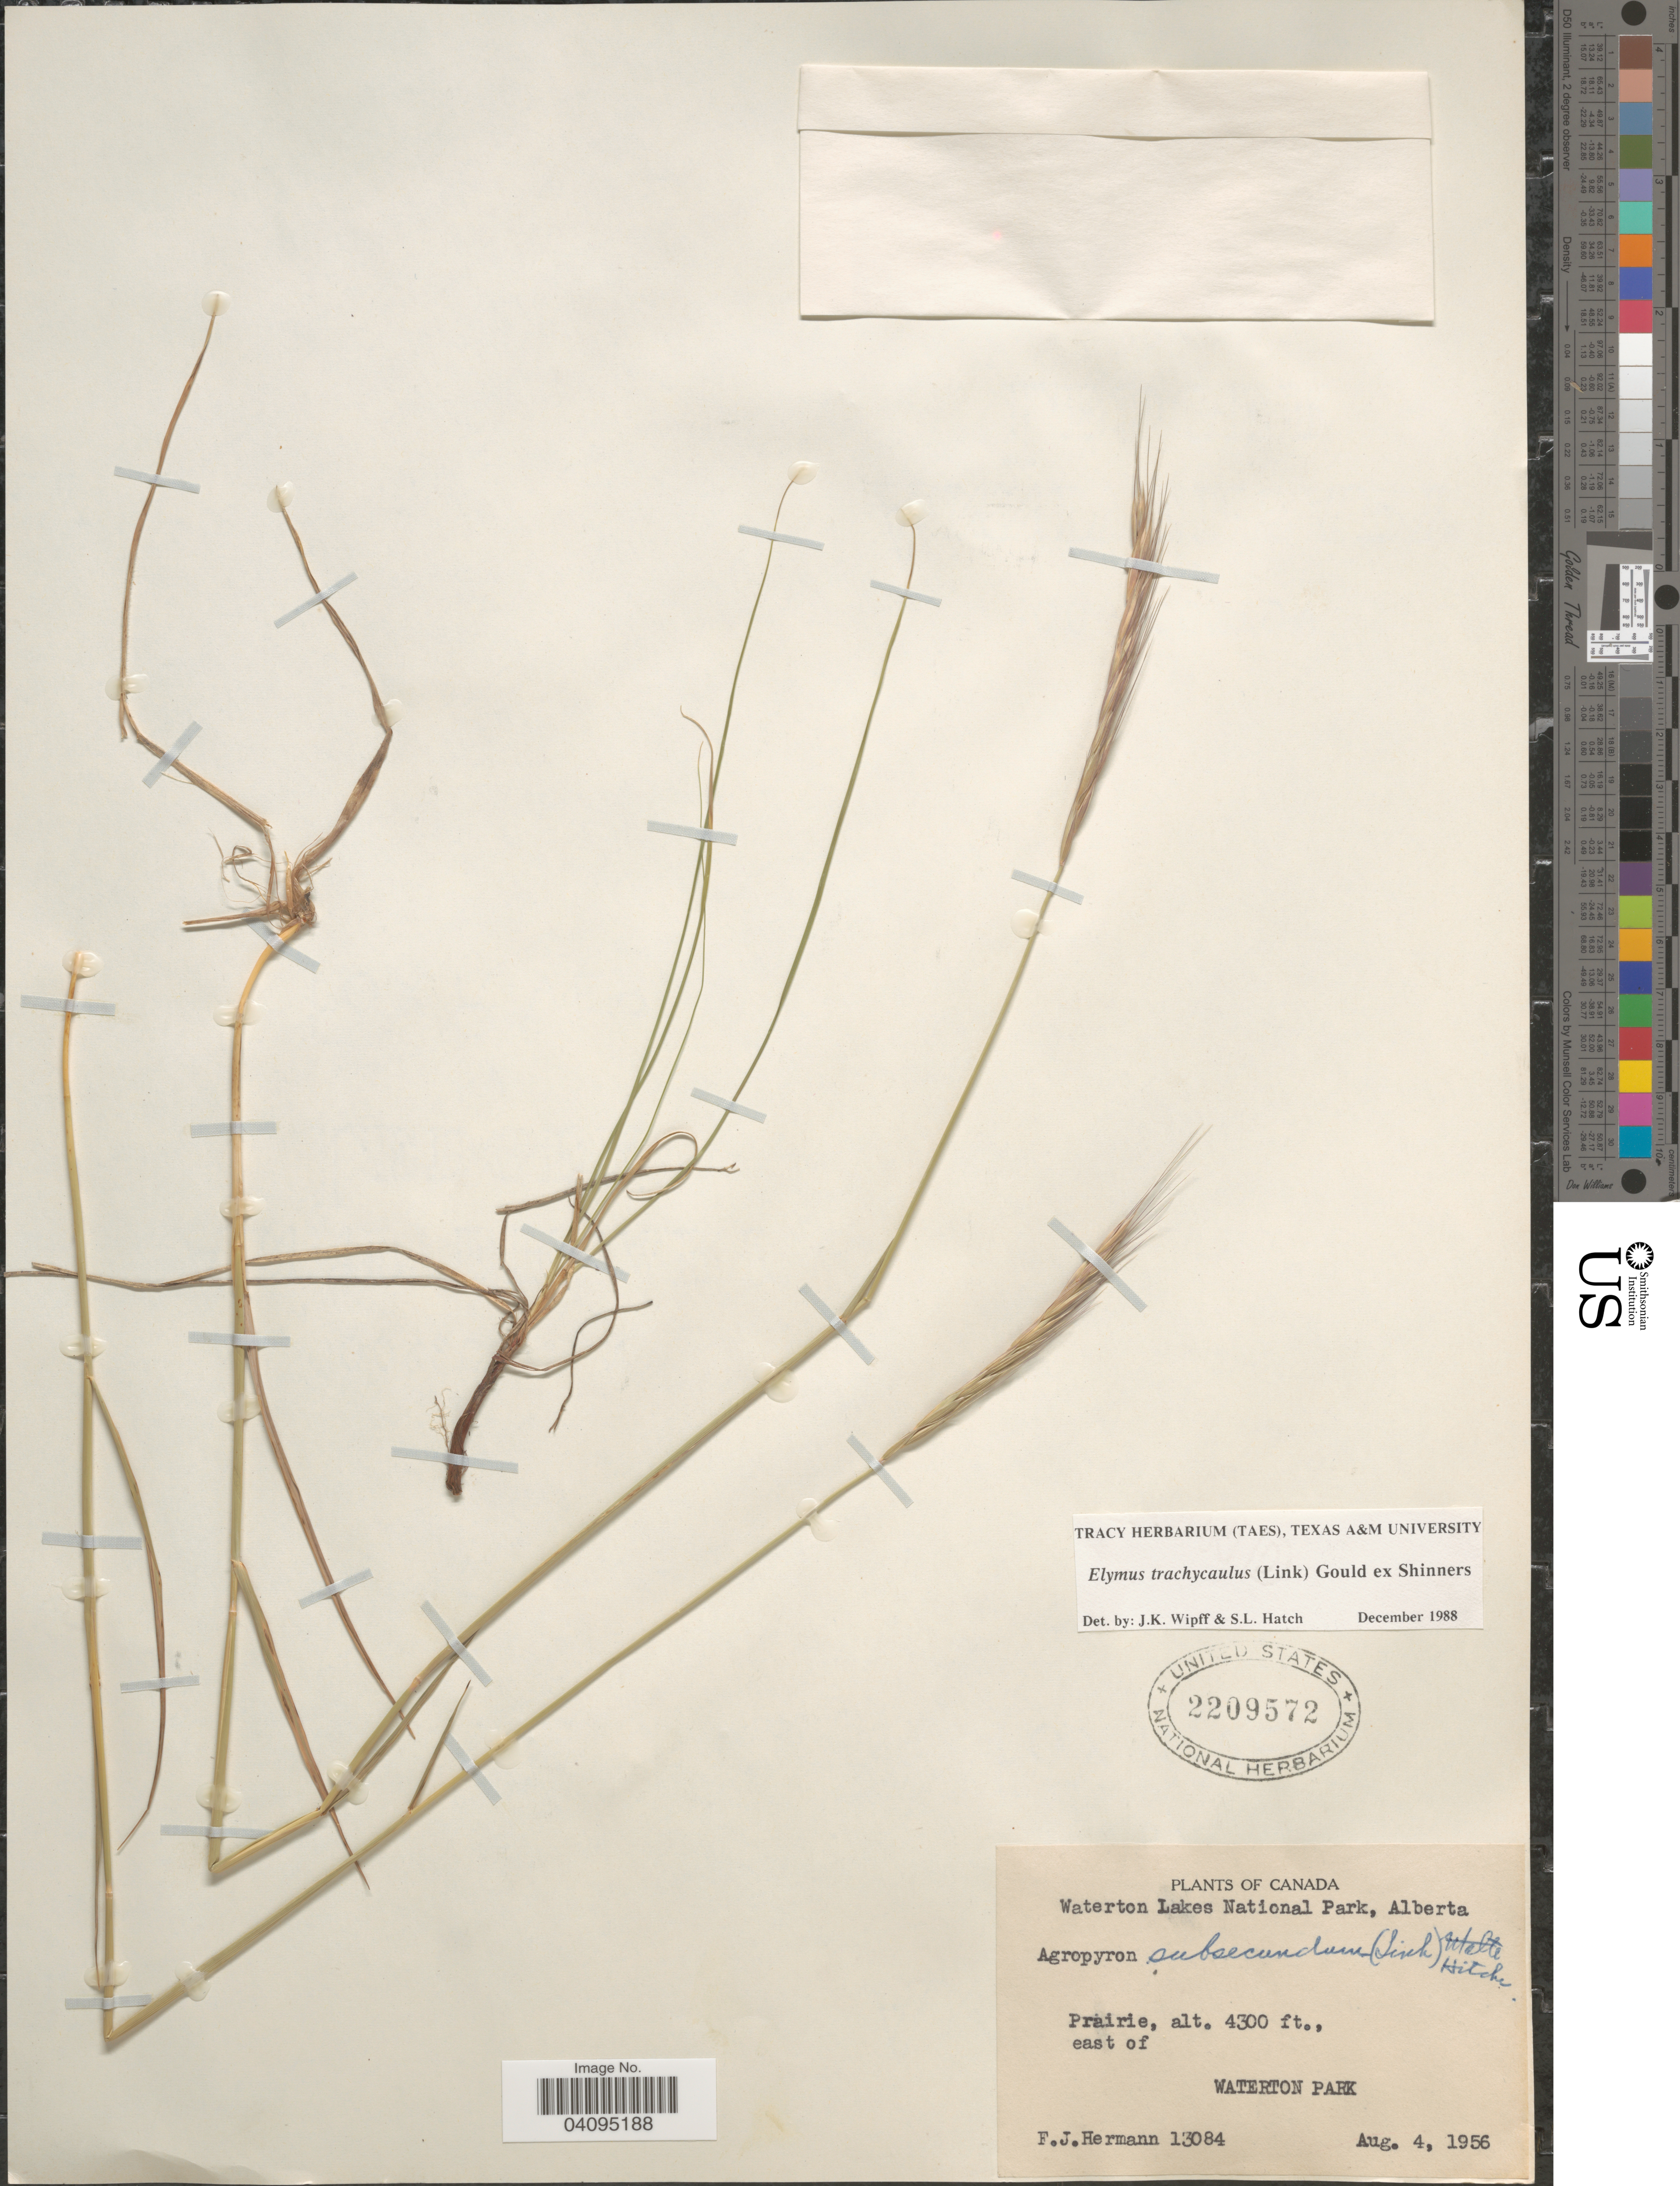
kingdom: Plantae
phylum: Tracheophyta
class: Liliopsida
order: Poales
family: Poaceae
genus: Elymus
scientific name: Elymus trachycaulus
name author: (Link) Gould ex Shinners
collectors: F. J. Hermann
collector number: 13084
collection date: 1956-08-04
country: Canada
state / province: Alberta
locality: Waterton Lakes National Park. Prairie. East of Waterton Park.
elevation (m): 1311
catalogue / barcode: US 2209572